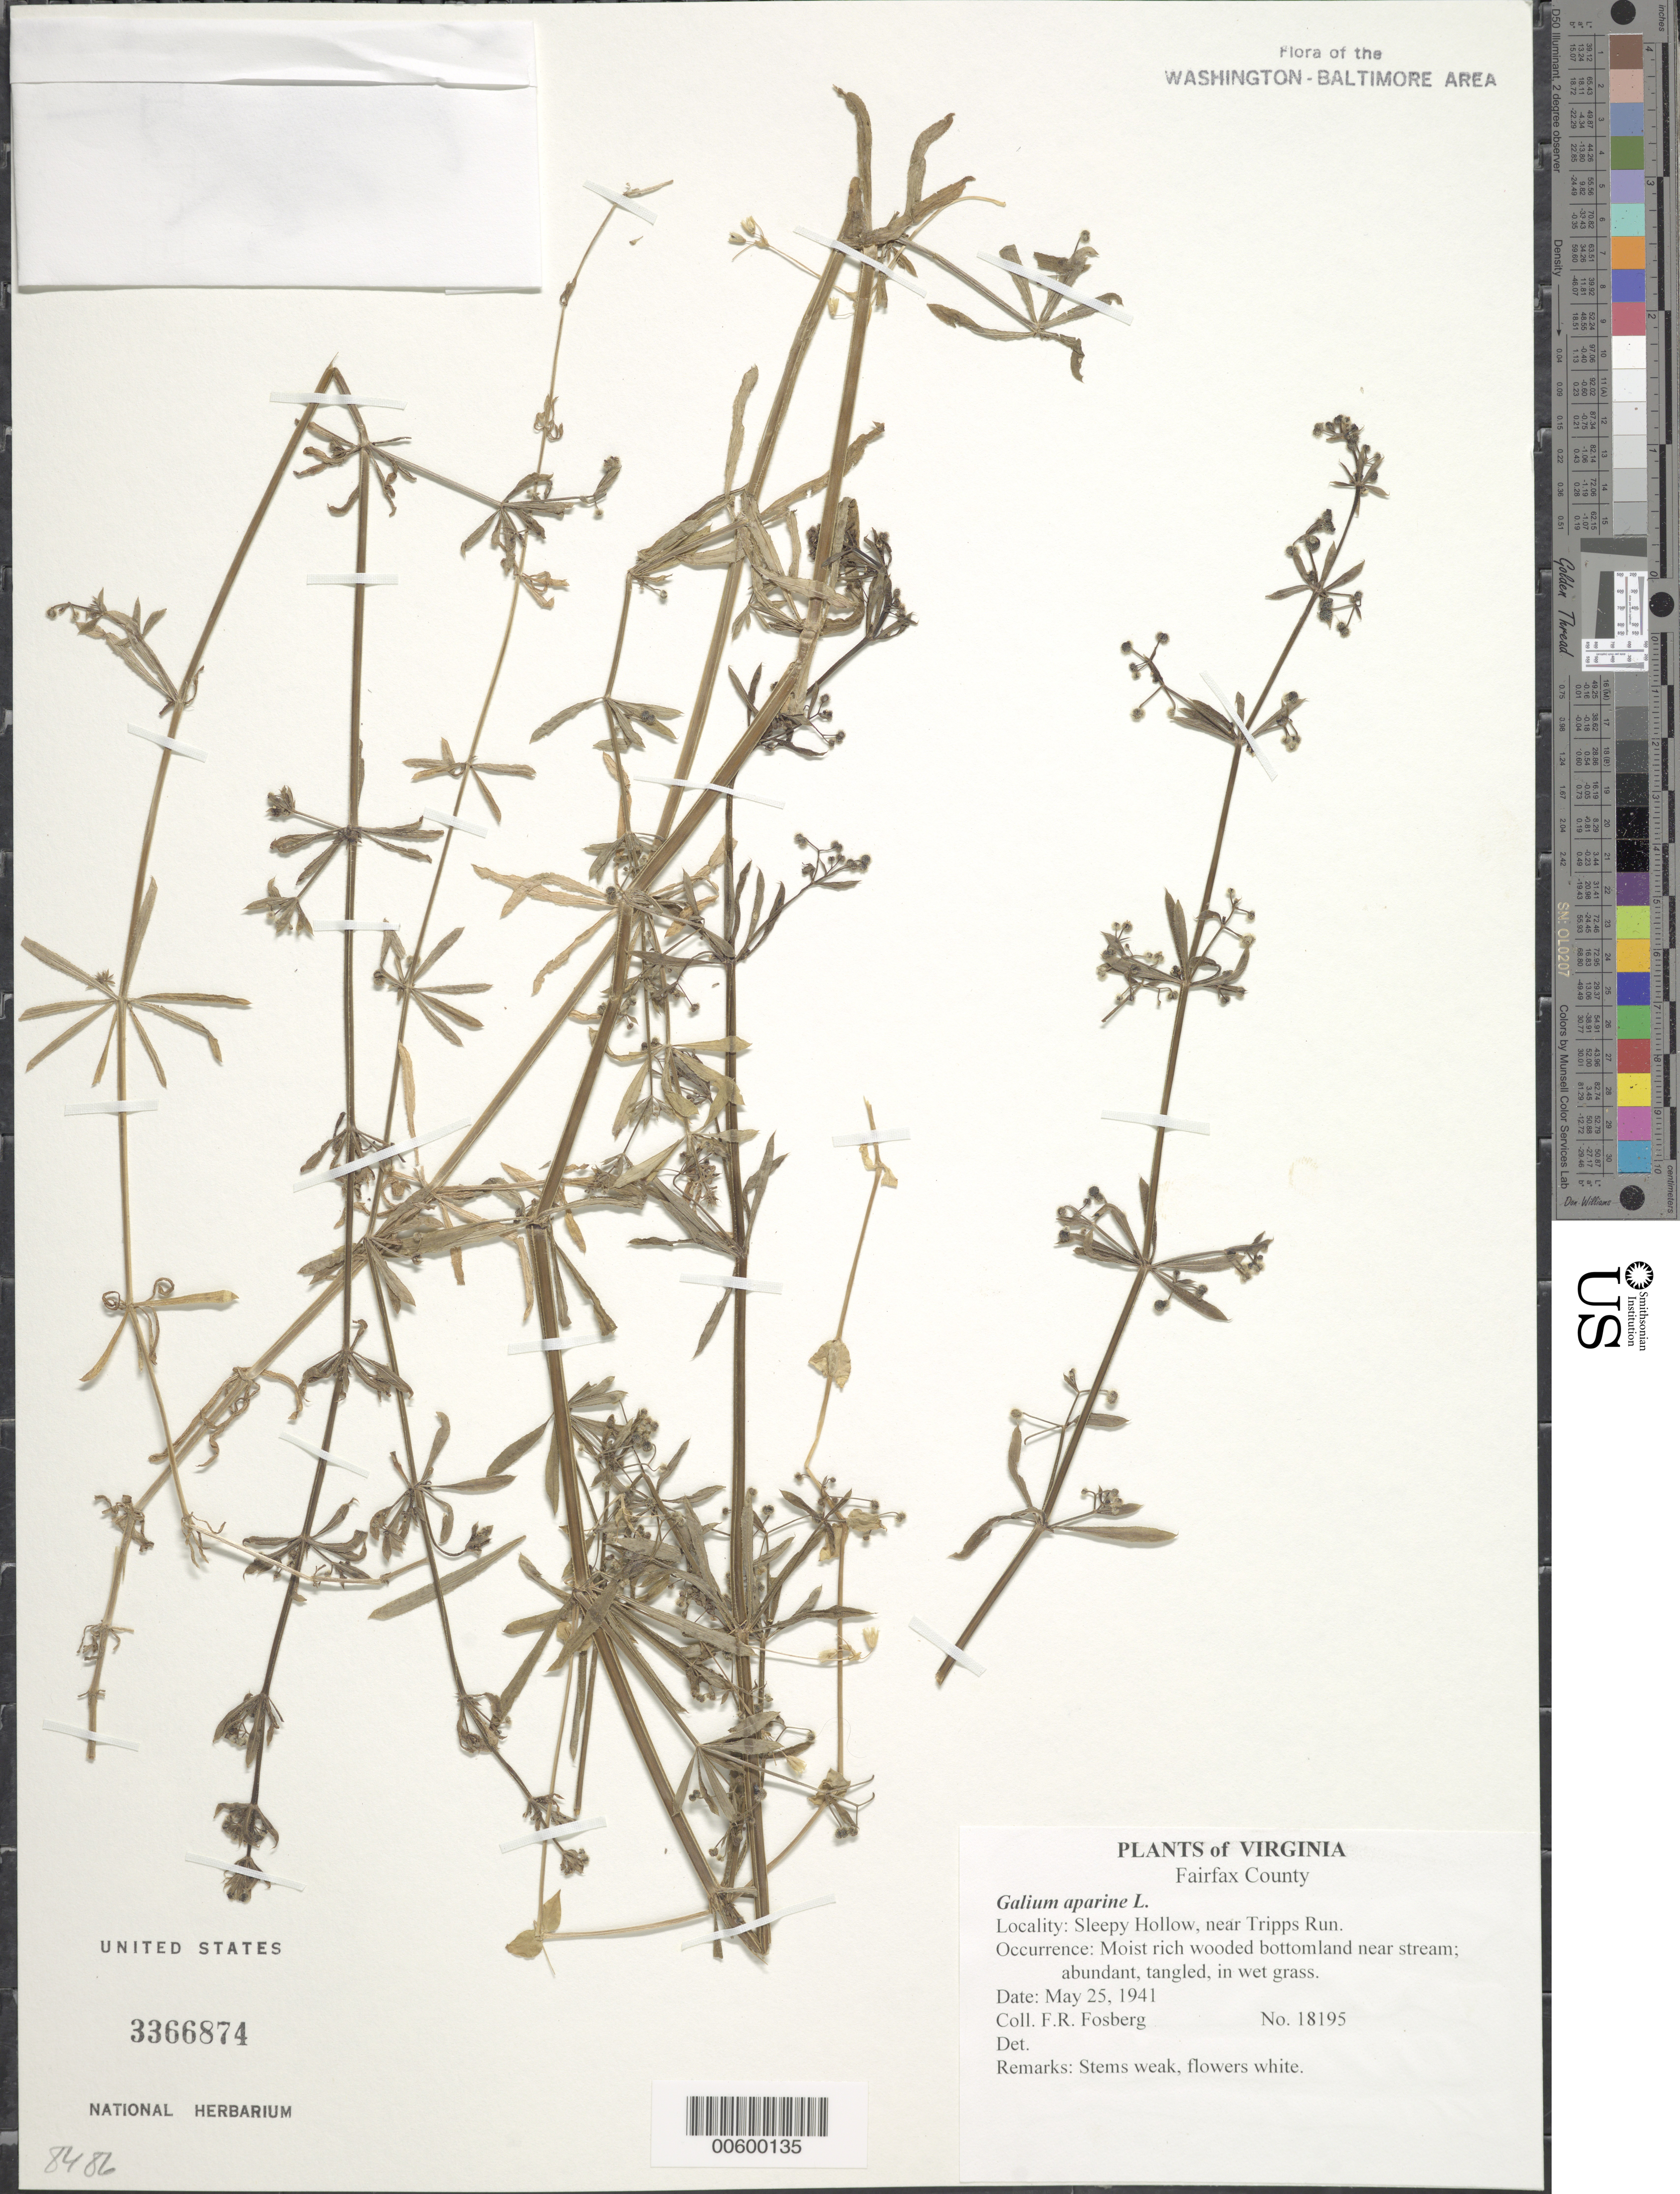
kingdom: Plantae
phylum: Tracheophyta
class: Magnoliopsida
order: Gentianales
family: Rubiaceae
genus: Galium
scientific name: Galium aparine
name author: L.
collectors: F. R. Fosberg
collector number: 18195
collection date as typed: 25 May 1941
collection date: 1941-05-25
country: United States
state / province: Virginia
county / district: Fairfax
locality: Sleepy Hollow, near Tripps Run.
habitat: Moist rich wooded bottomland near stream; abundant, tangled, in wet grass.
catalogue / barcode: US 3366874